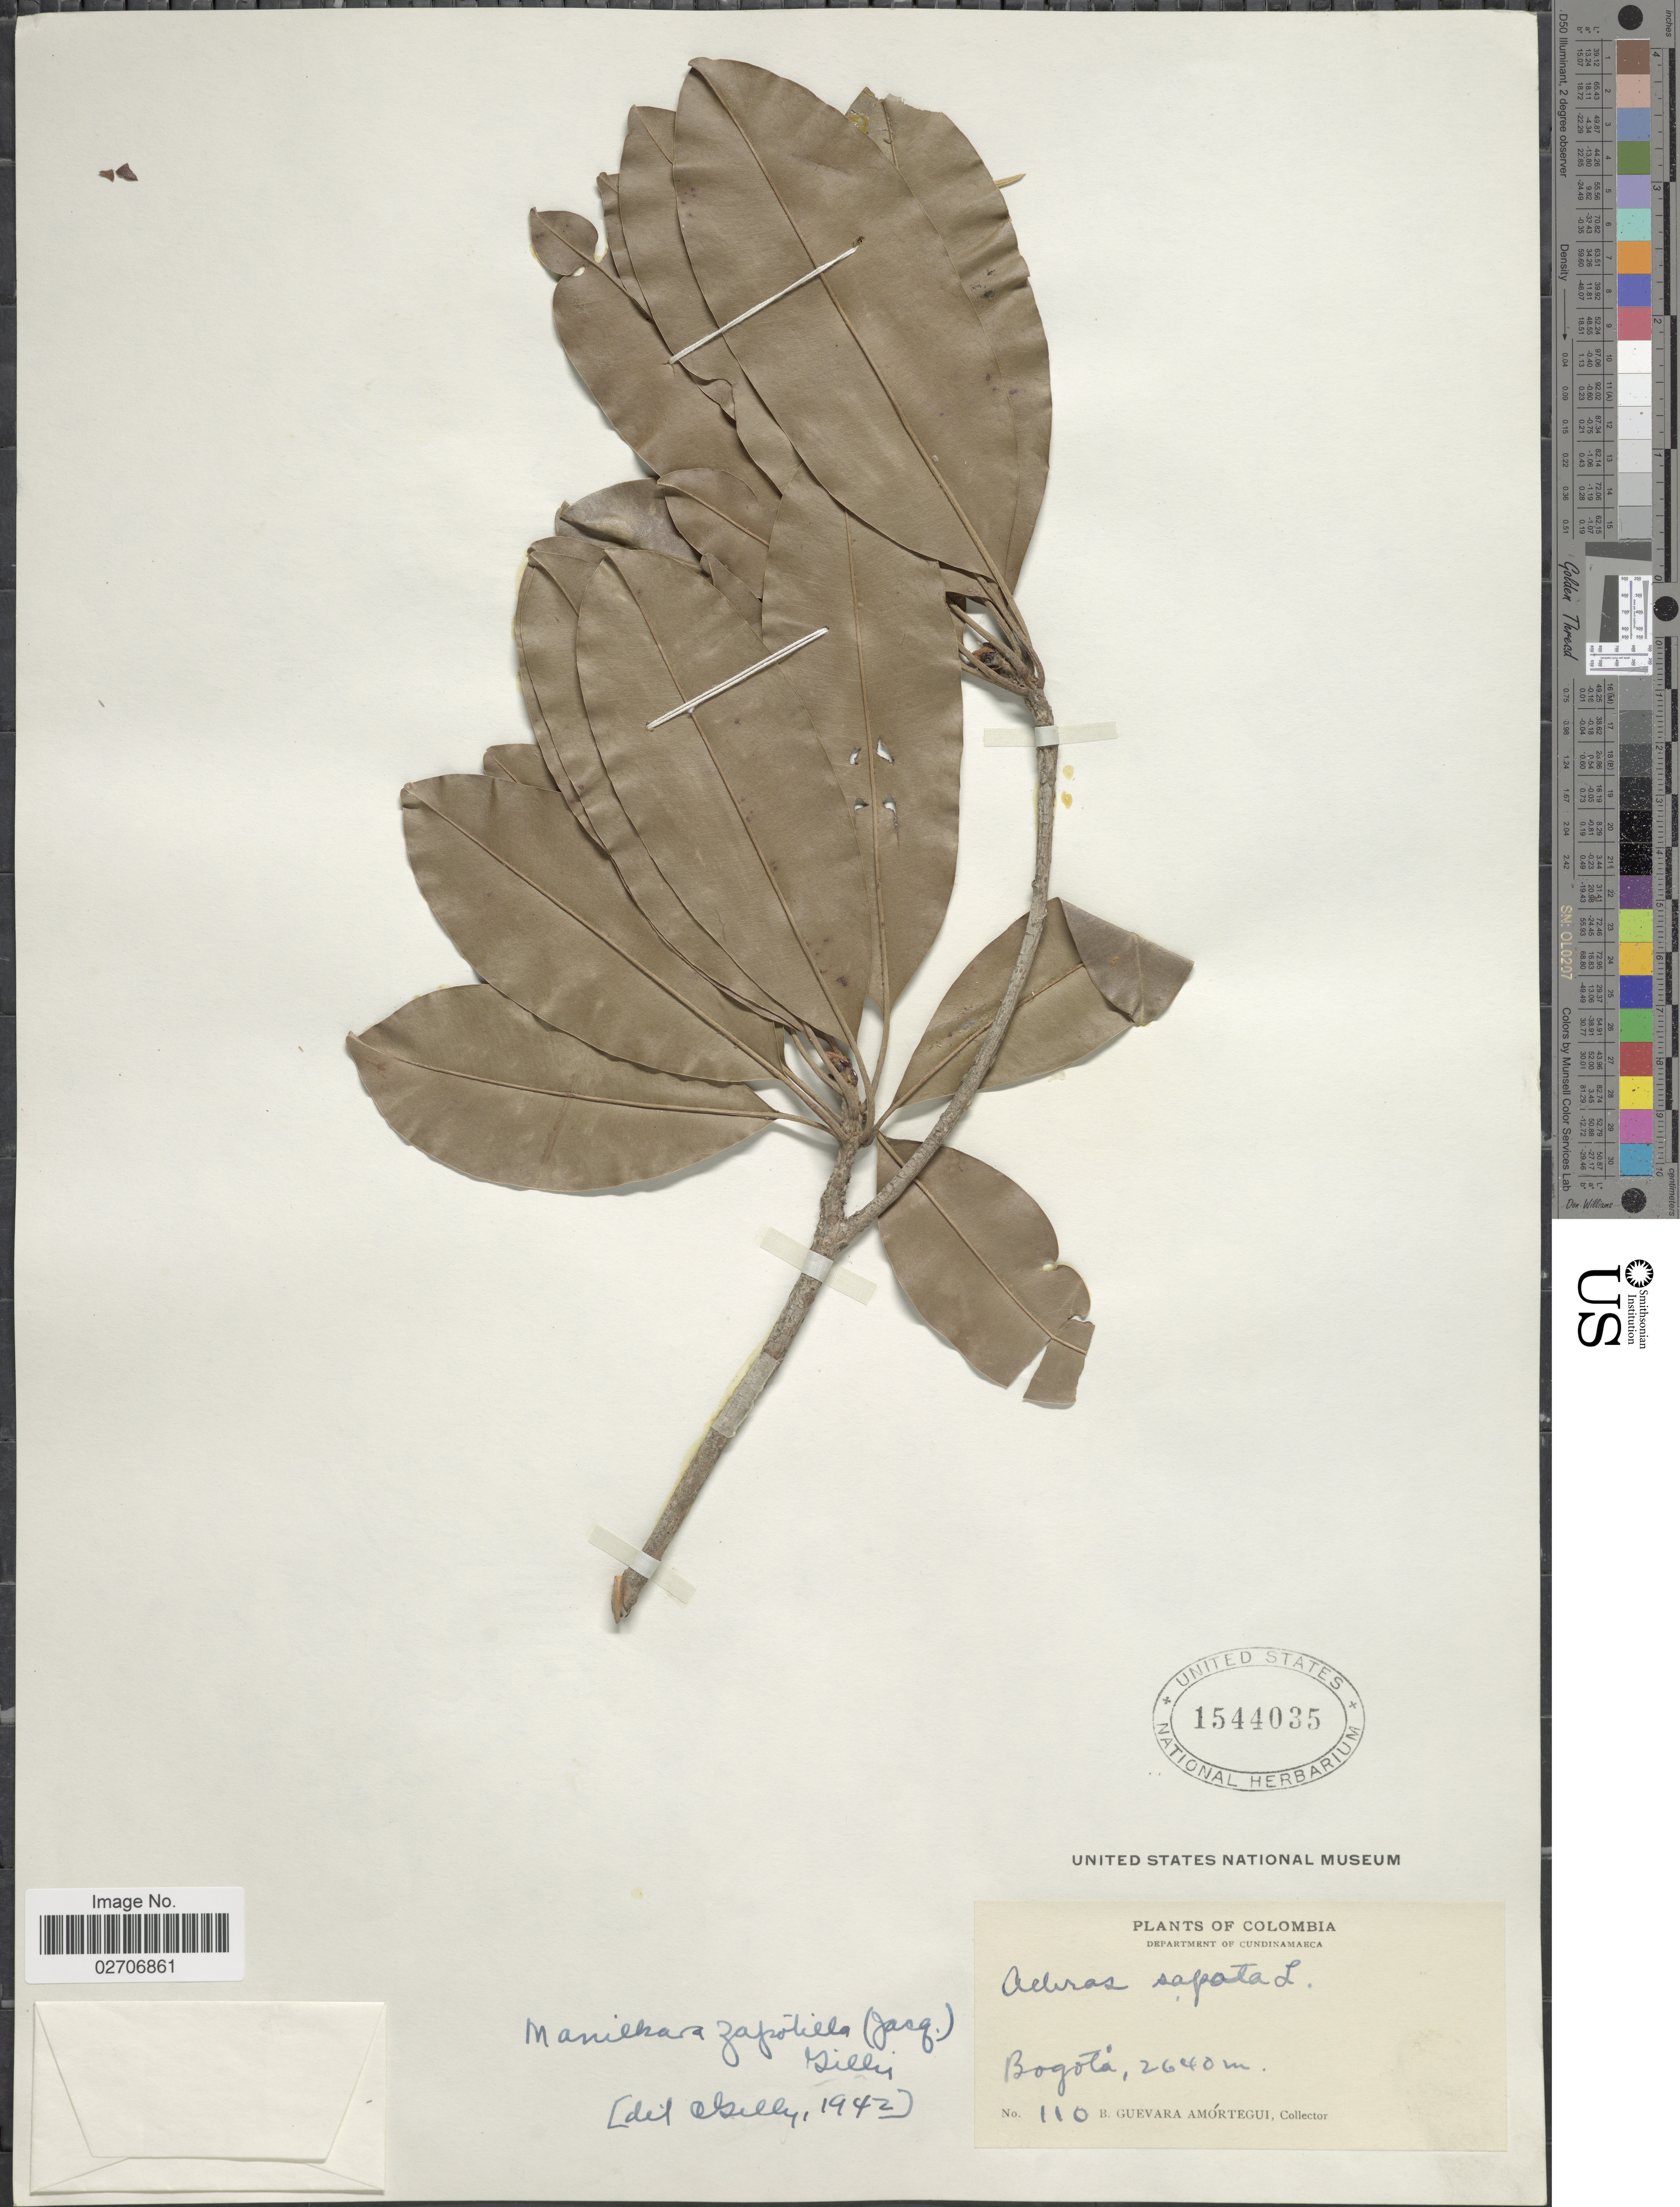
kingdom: Plantae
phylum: Tracheophyta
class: Magnoliopsida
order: Ericales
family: Sapotaceae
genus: Manilkara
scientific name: Manilkara zapota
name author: (L.) P. Royen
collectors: B. Guevara Amortegui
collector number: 110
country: Colombia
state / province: Bogota D.C.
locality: Bogota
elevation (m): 2640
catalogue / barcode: US 1544035